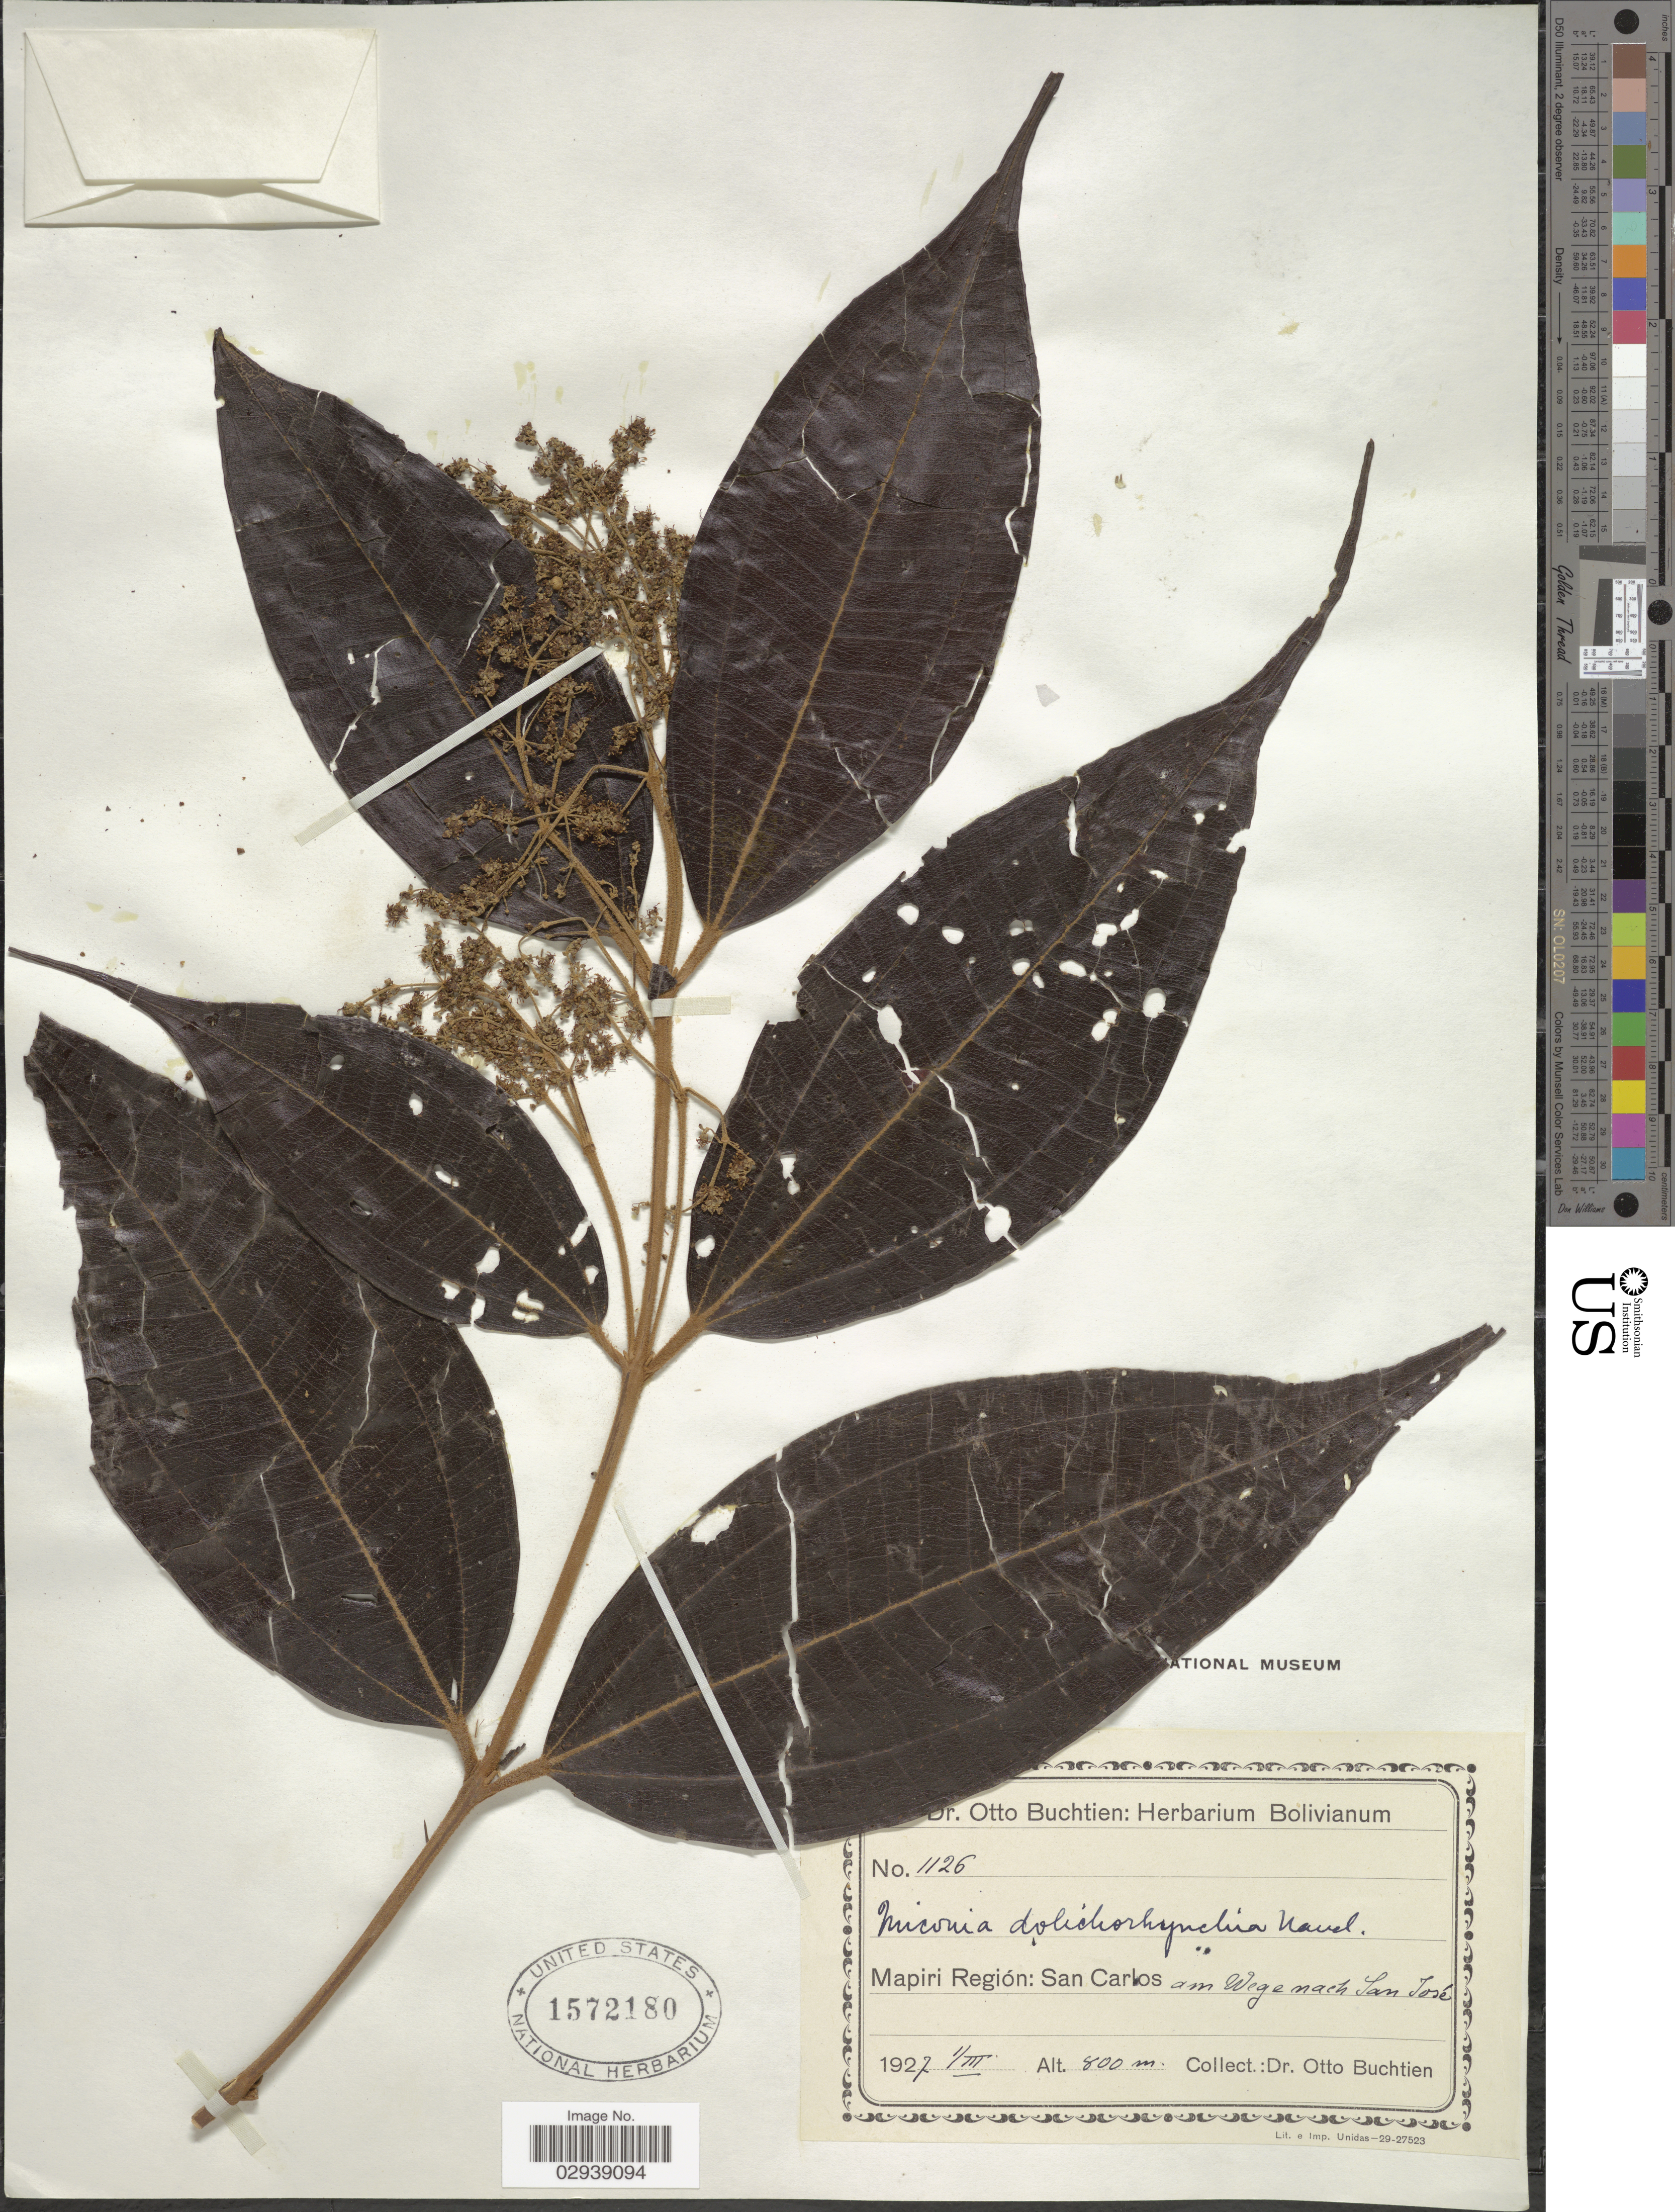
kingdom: Plantae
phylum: Tracheophyta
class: Magnoliopsida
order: Myrtales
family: Melastomataceae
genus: Miconia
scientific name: Miconia dolichorrhyncha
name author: Naudin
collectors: O. Buchtien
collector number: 1126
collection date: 1927-03-01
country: Bolivia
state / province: La Paz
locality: Mapiri Región: San Carlos am Wege nach San José.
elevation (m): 800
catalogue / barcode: US 1572180